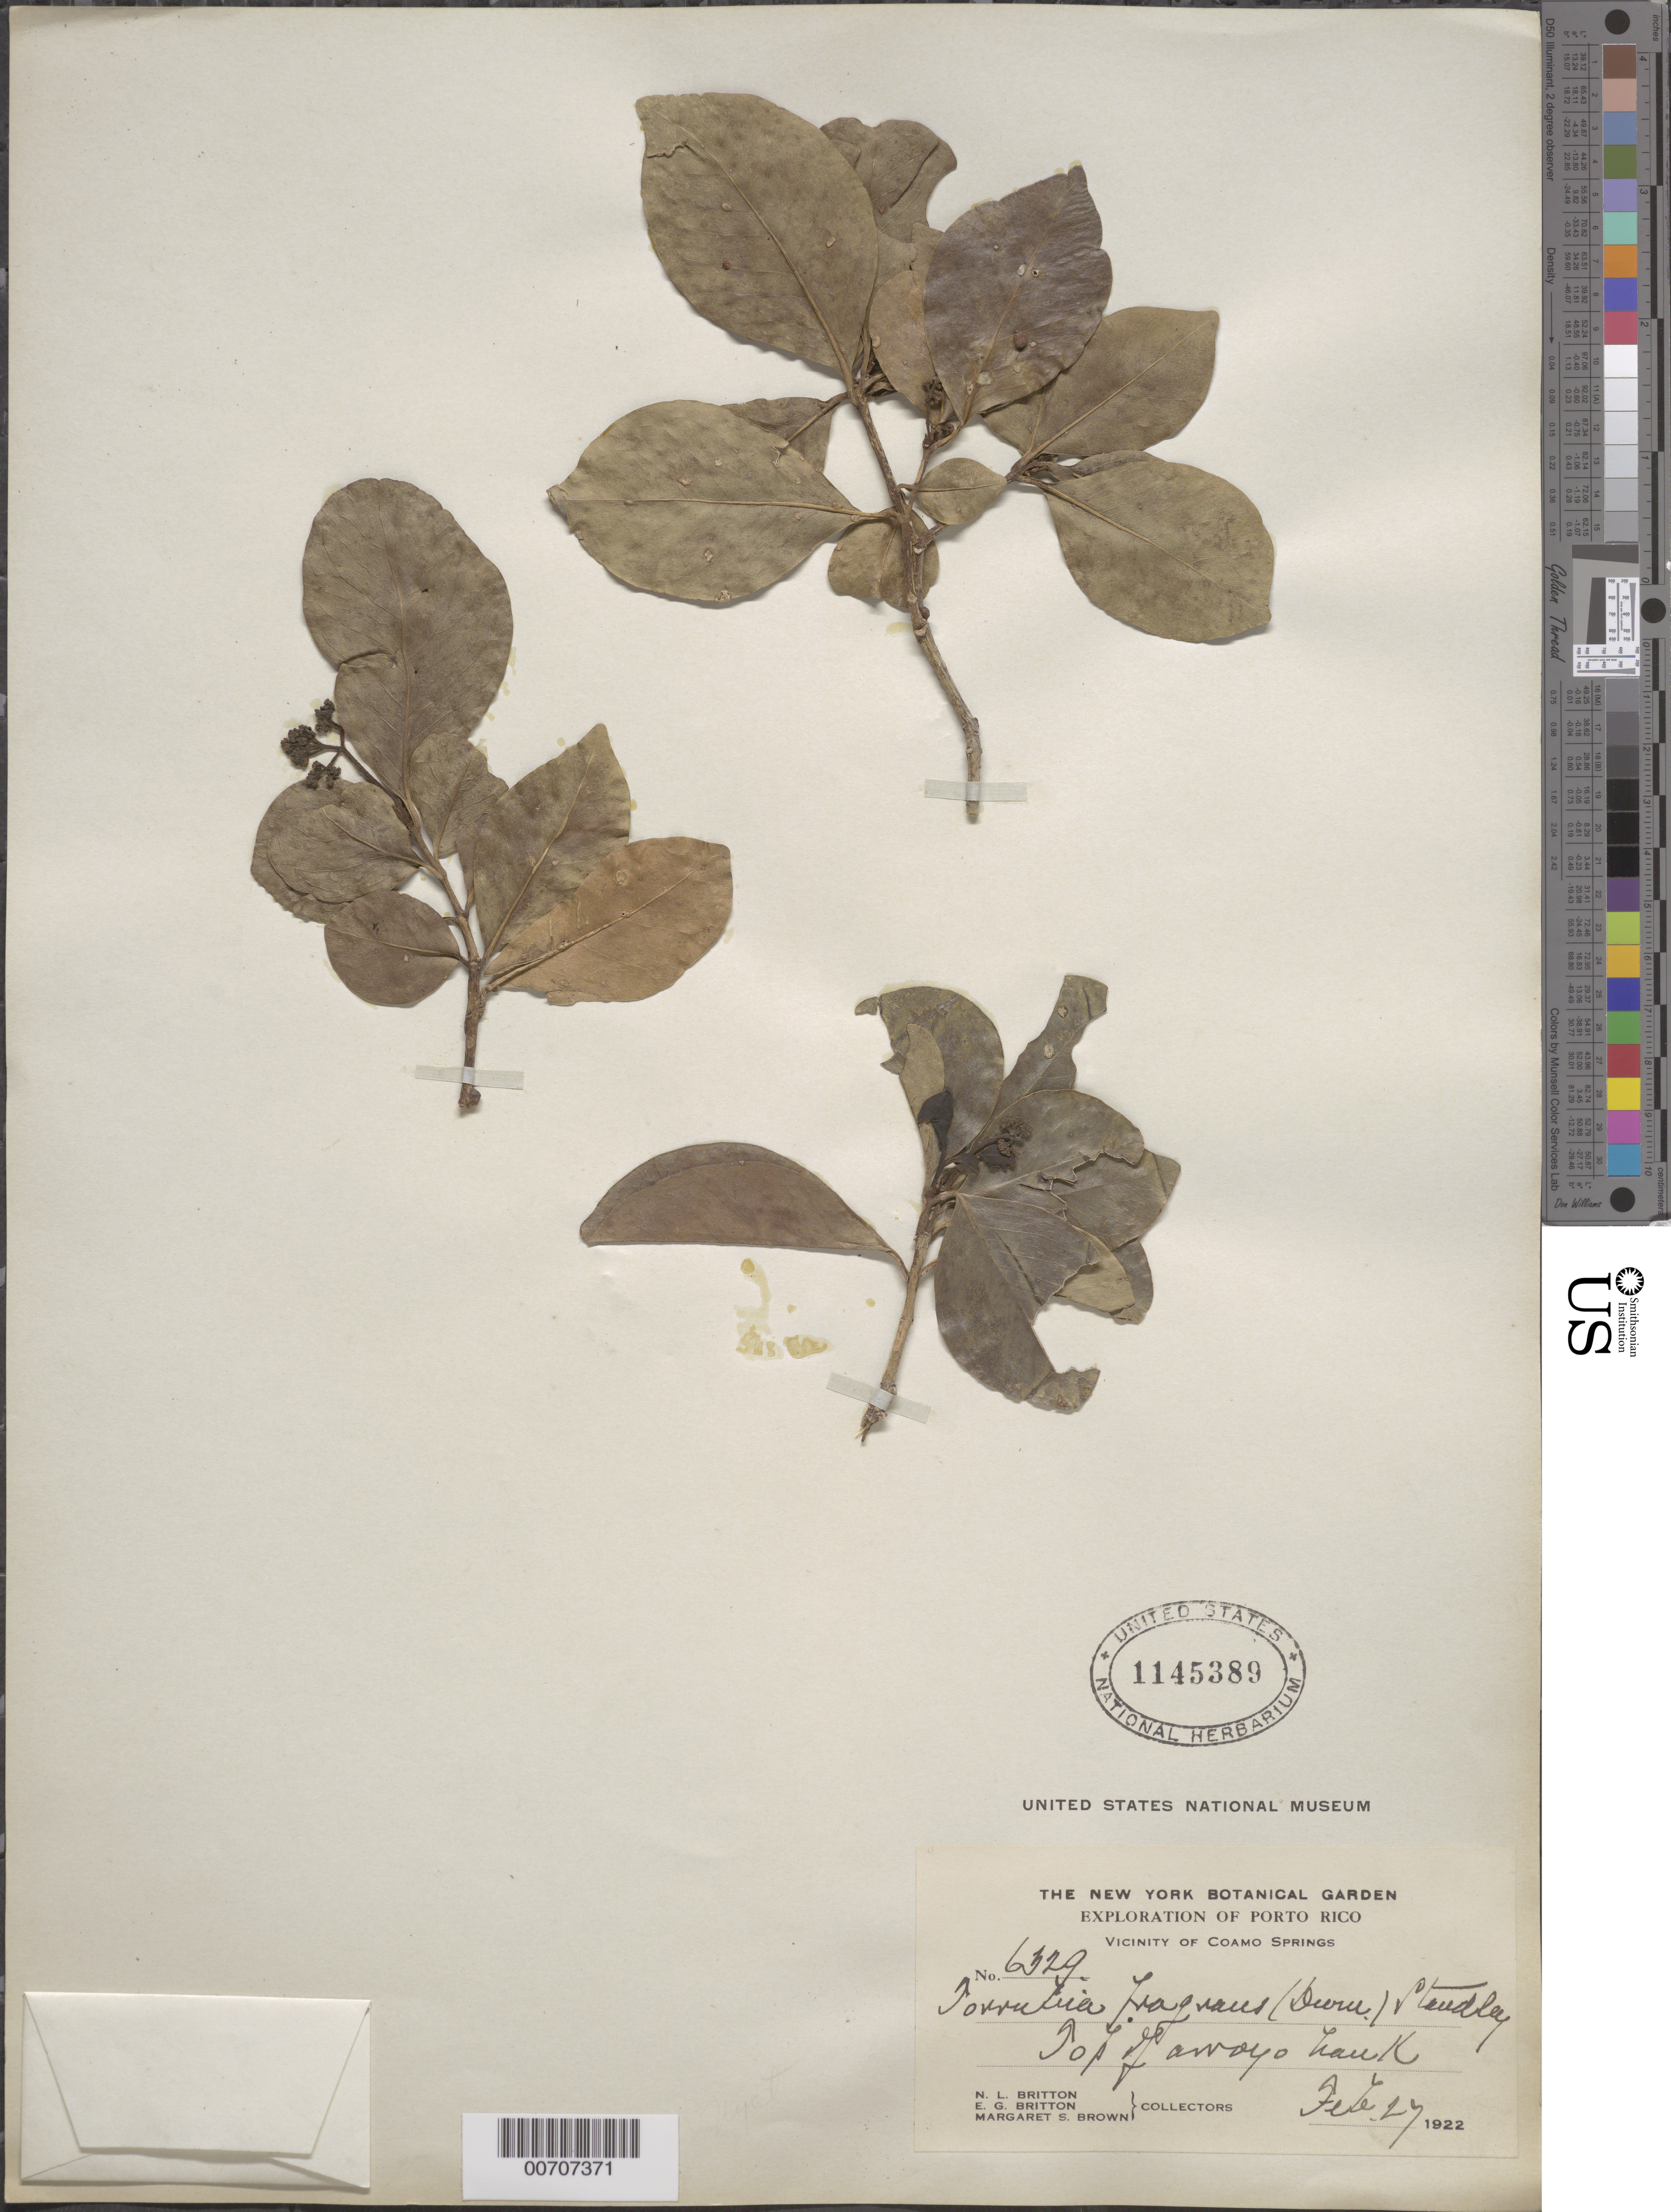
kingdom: Plantae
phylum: Tracheophyta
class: Magnoliopsida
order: Caryophyllales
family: Nyctaginaceae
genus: Guapira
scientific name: Guapira fragrans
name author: (Dum. Cours.) Little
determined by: Strong, Mark T., (BOT), Smithsonian Institution - National Museum of Natural History (UNITED STATES)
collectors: N. Britton, E. G. Britton & M. S. Brown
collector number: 6329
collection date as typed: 27 Feb 1922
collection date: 1922-02-27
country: Puerto Rico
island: Greater Antilles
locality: Coamo Springs, vic of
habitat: Top of arroyo hawk.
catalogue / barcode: US 1145389